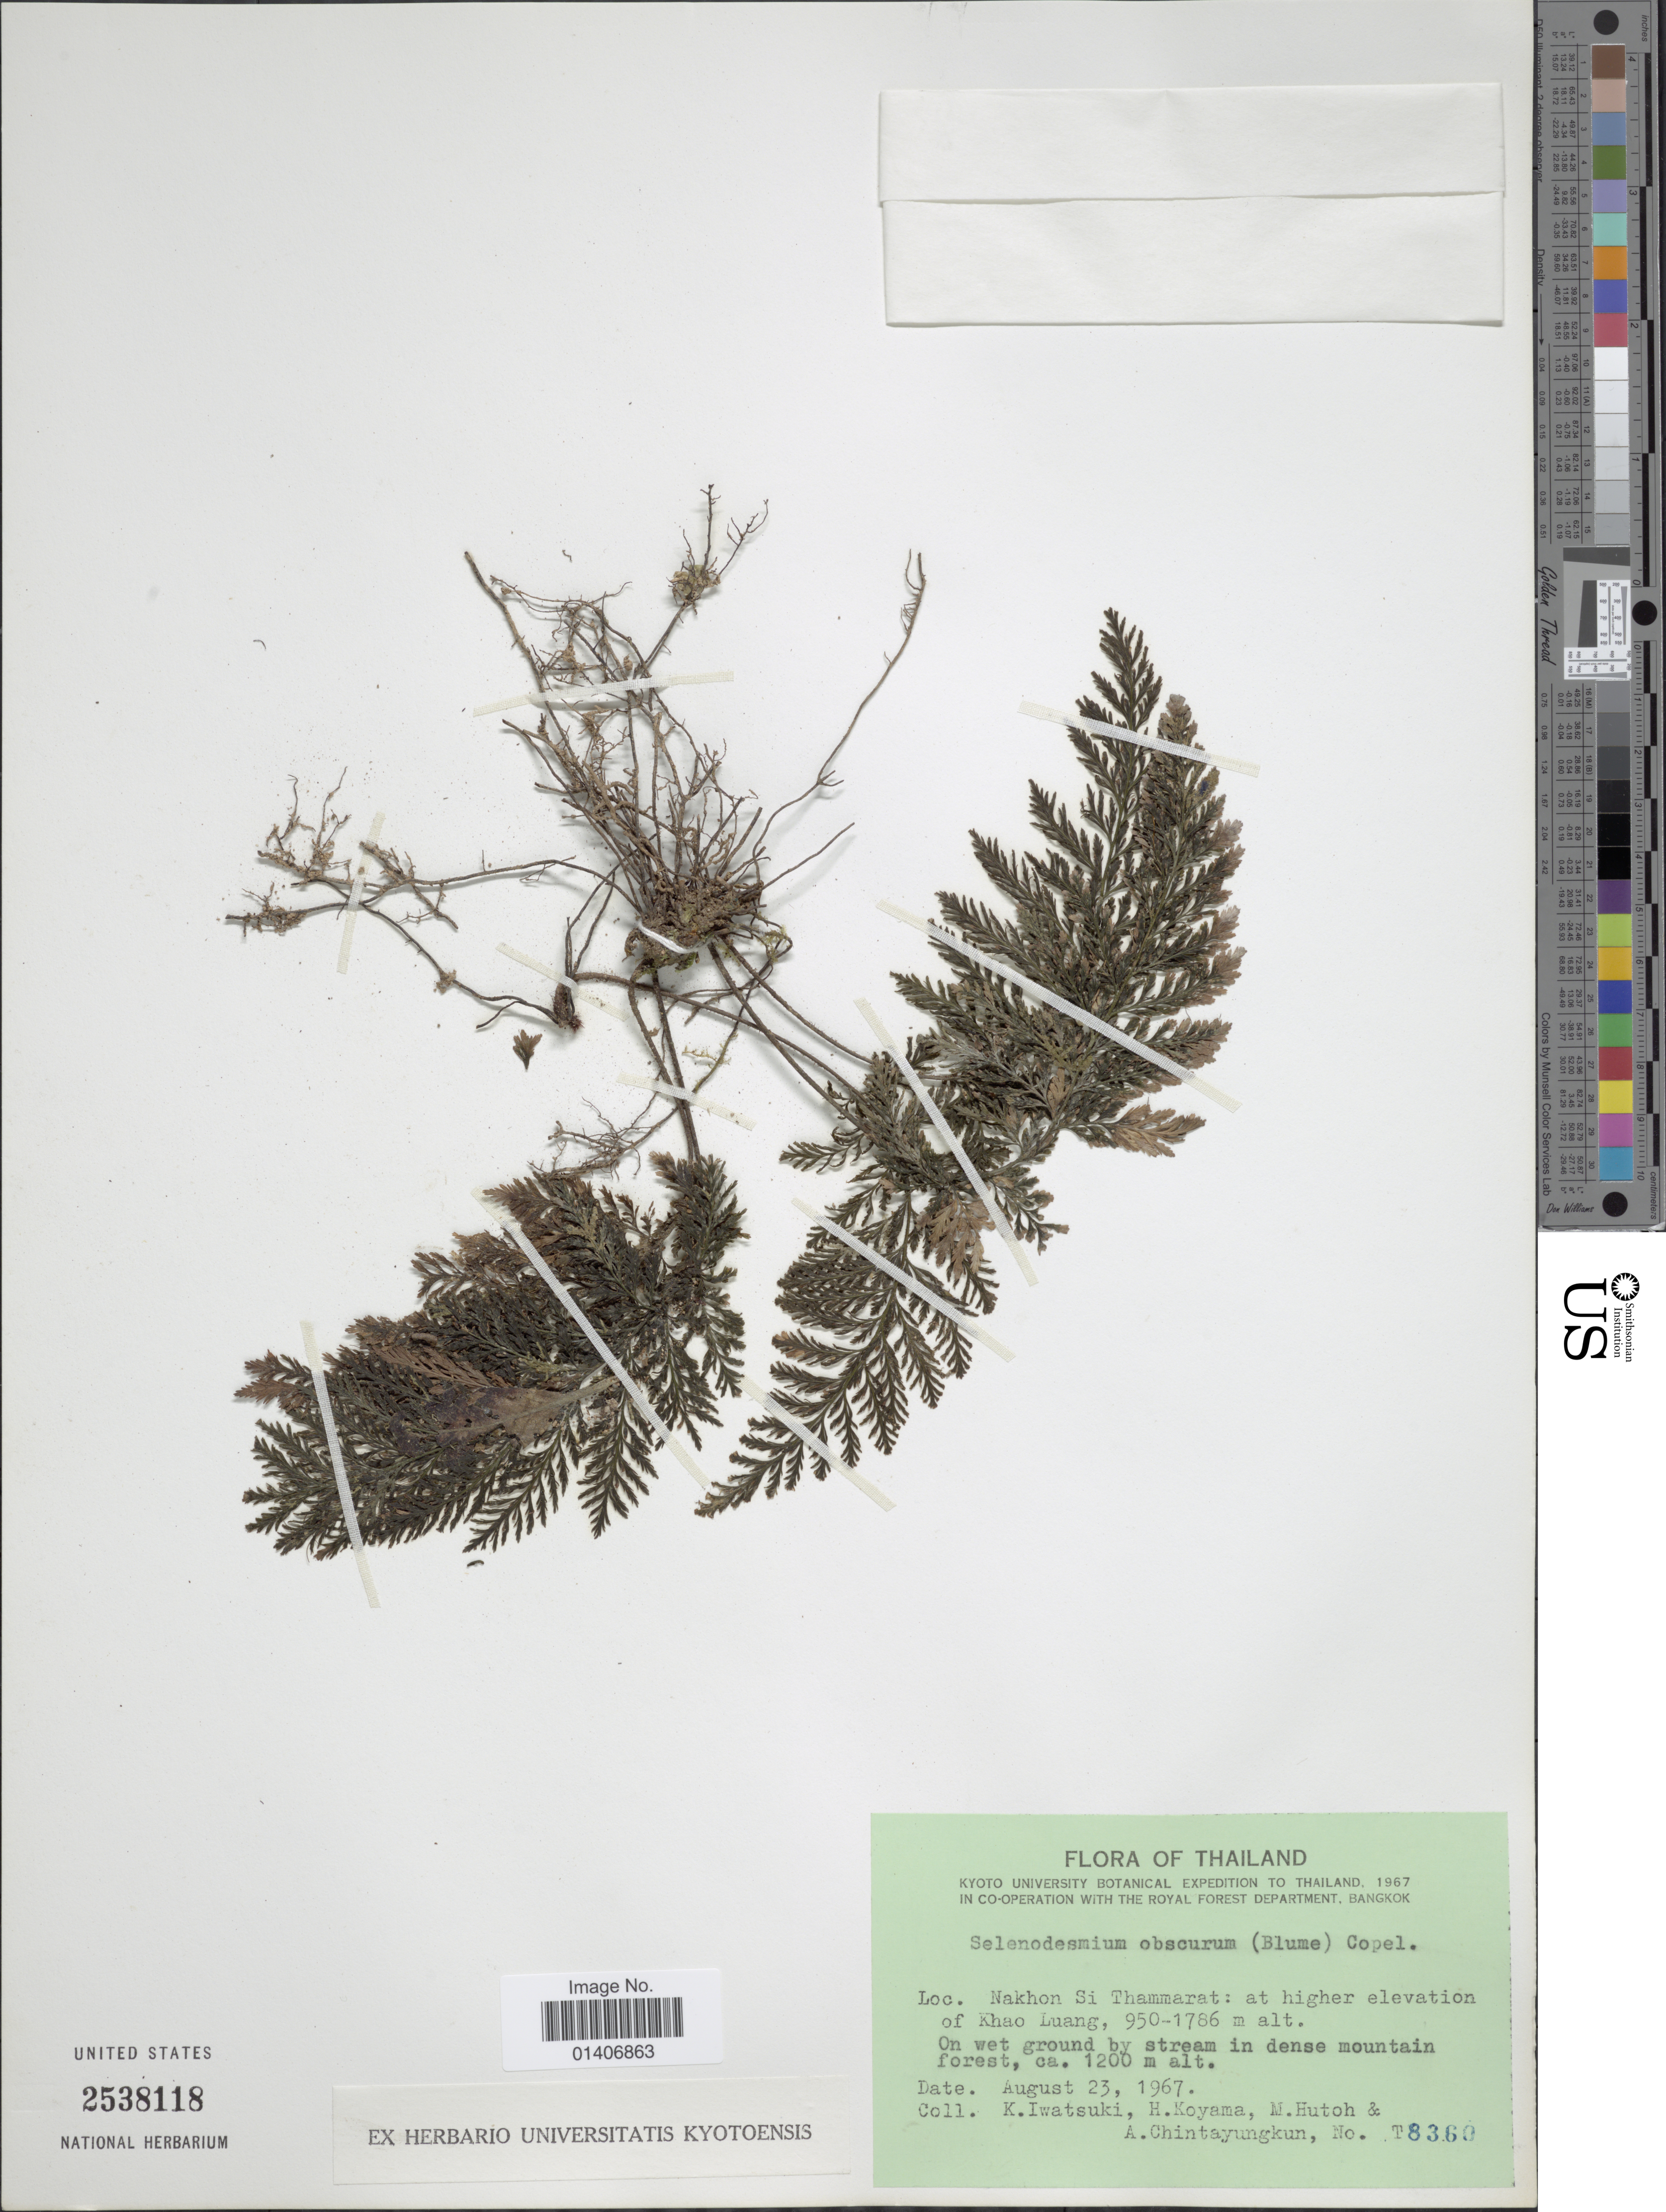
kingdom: Plantae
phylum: Tracheophyta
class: Polypodiopsida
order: Hymenophyllales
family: Hymenophyllaceae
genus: Abrodictyum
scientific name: Abrodictyum obscurum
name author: (Blume) Ebihara & K. Iwats.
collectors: K. Iwatsuki, H. Koyama, M. Hutoh & A. Chintayungkun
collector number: T 8360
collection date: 1967-08-23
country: Thailand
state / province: Nakhon Si Thammarat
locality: At higher elevation of Khao Luang, 950-1786 m alt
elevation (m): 1200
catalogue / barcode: US 2538118